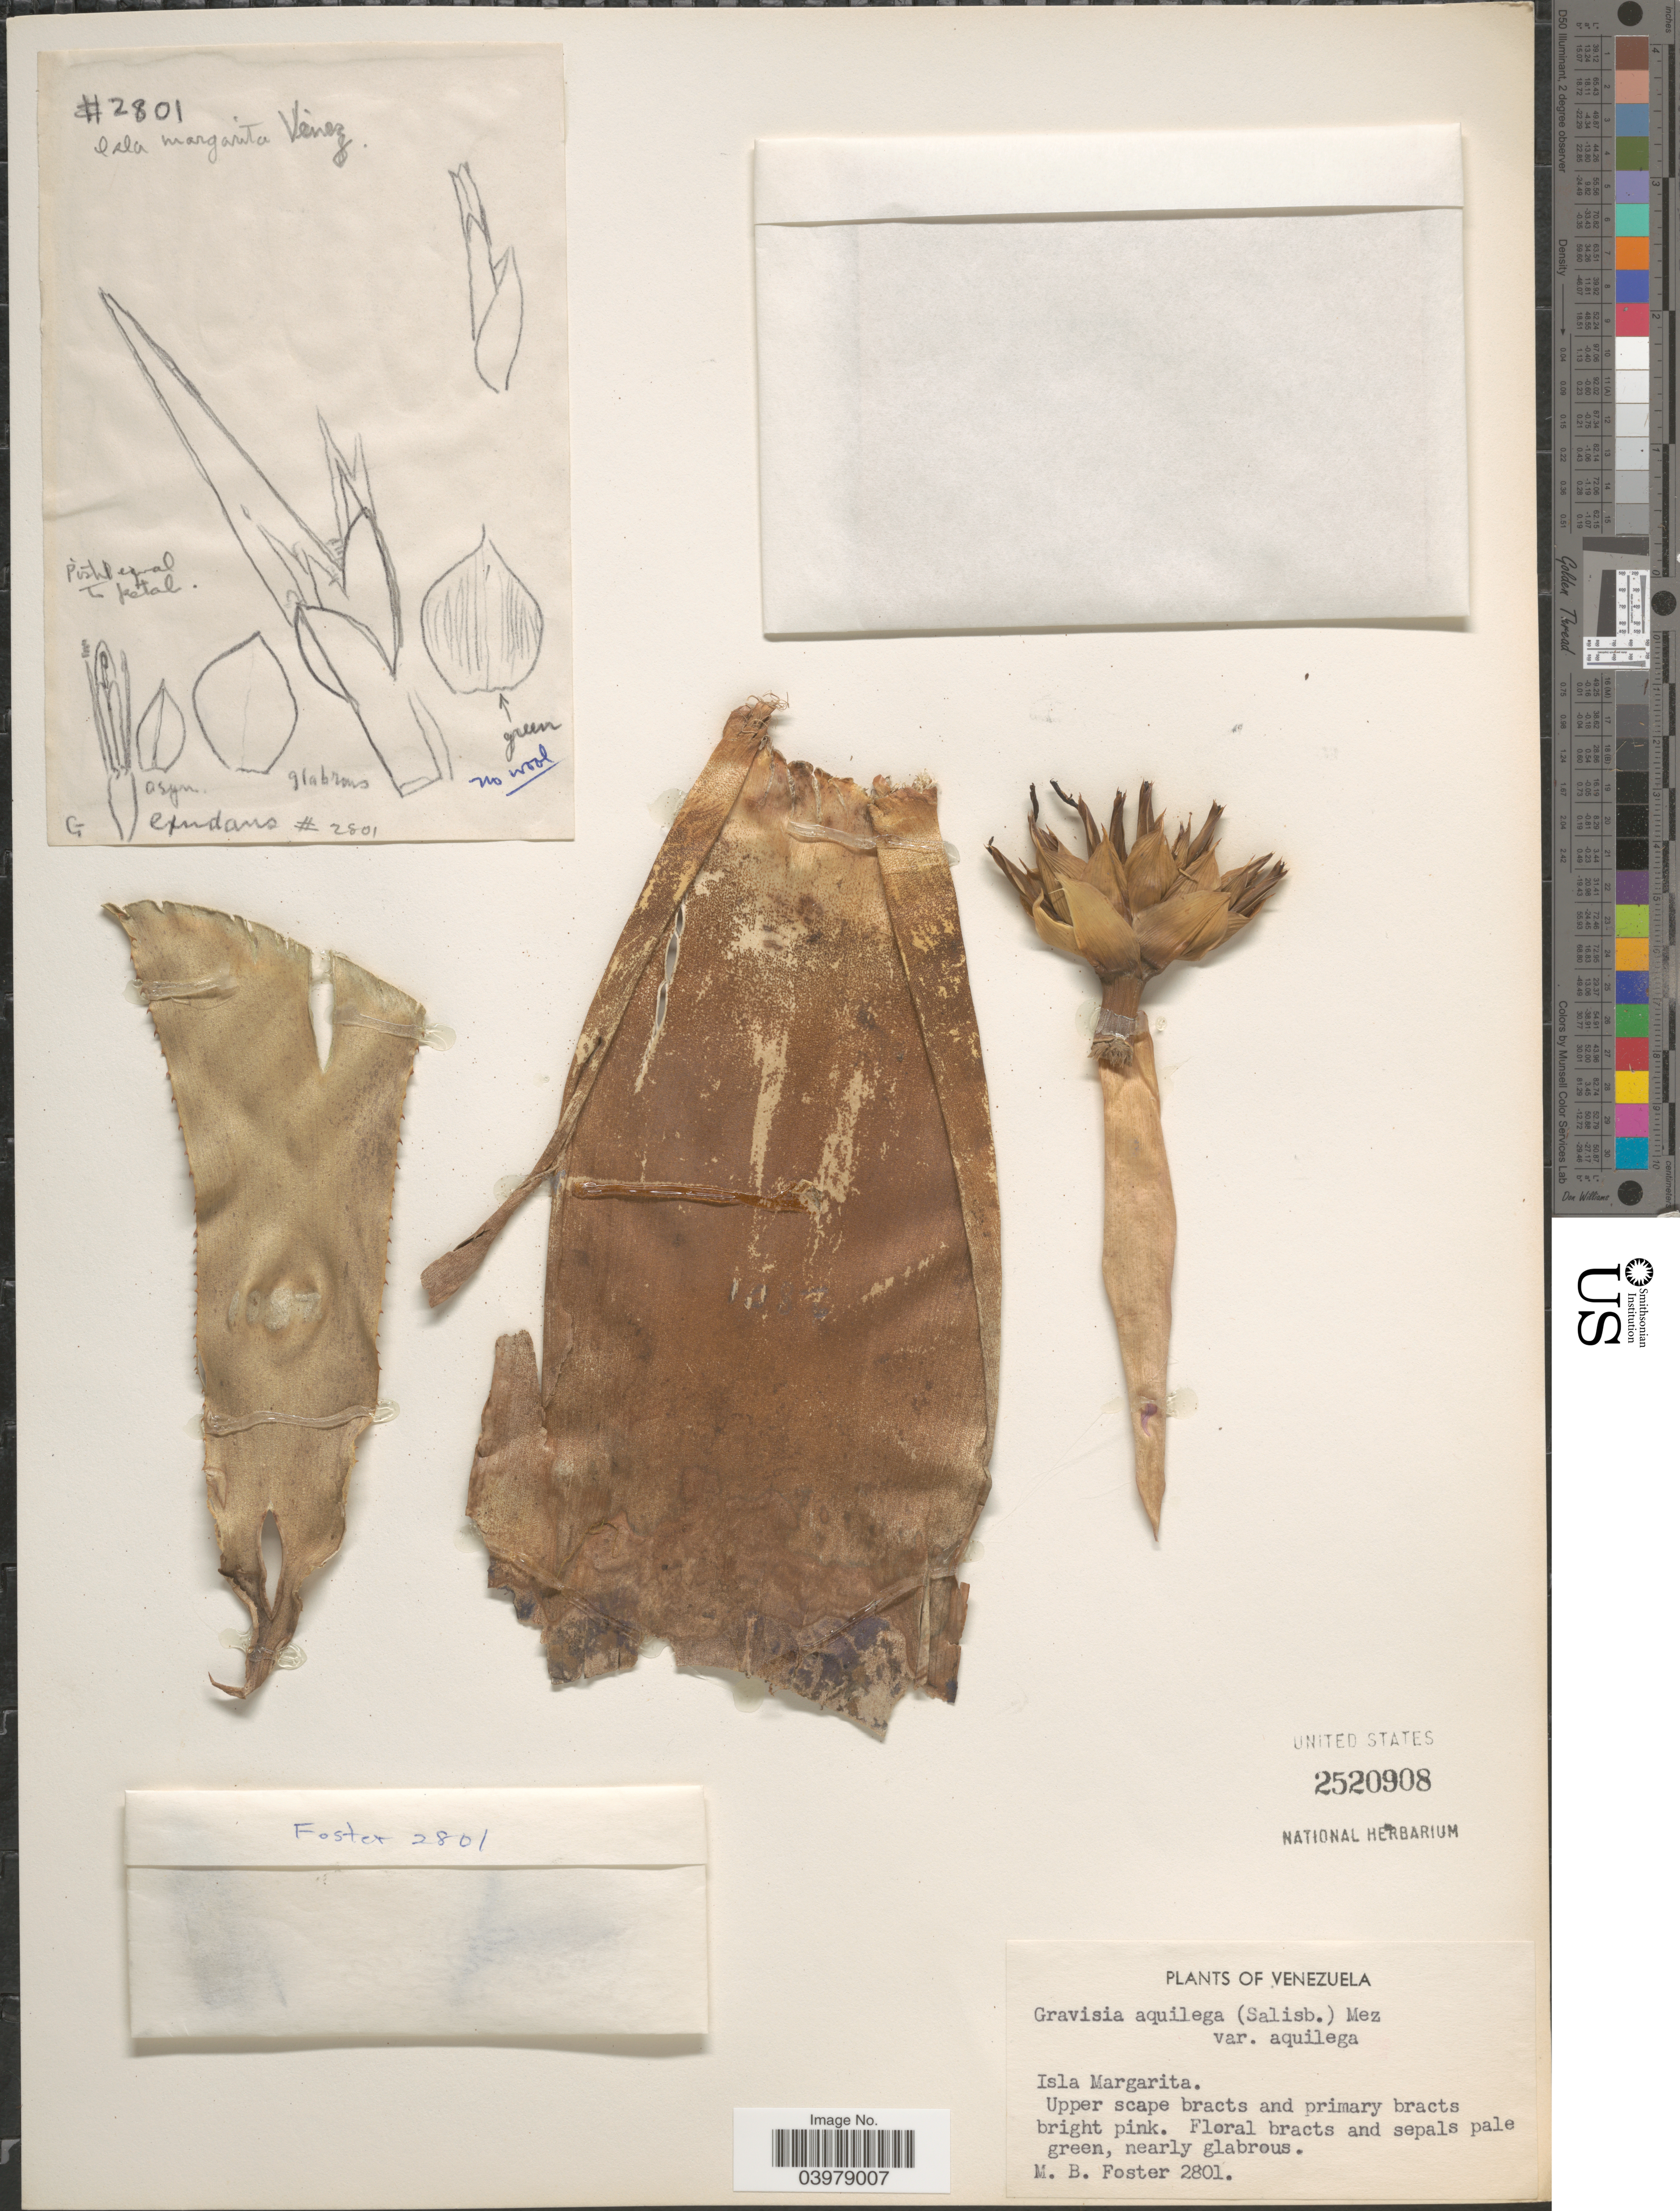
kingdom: Plantae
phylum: Tracheophyta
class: Liliopsida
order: Poales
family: Bromeliaceae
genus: Aechmea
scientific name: Aechmea aquilega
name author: (Salisb.) Griseb.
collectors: M. B. Foster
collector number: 2801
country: Venezuela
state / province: Nueva Esparta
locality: Isla Margarita.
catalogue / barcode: US 2520908